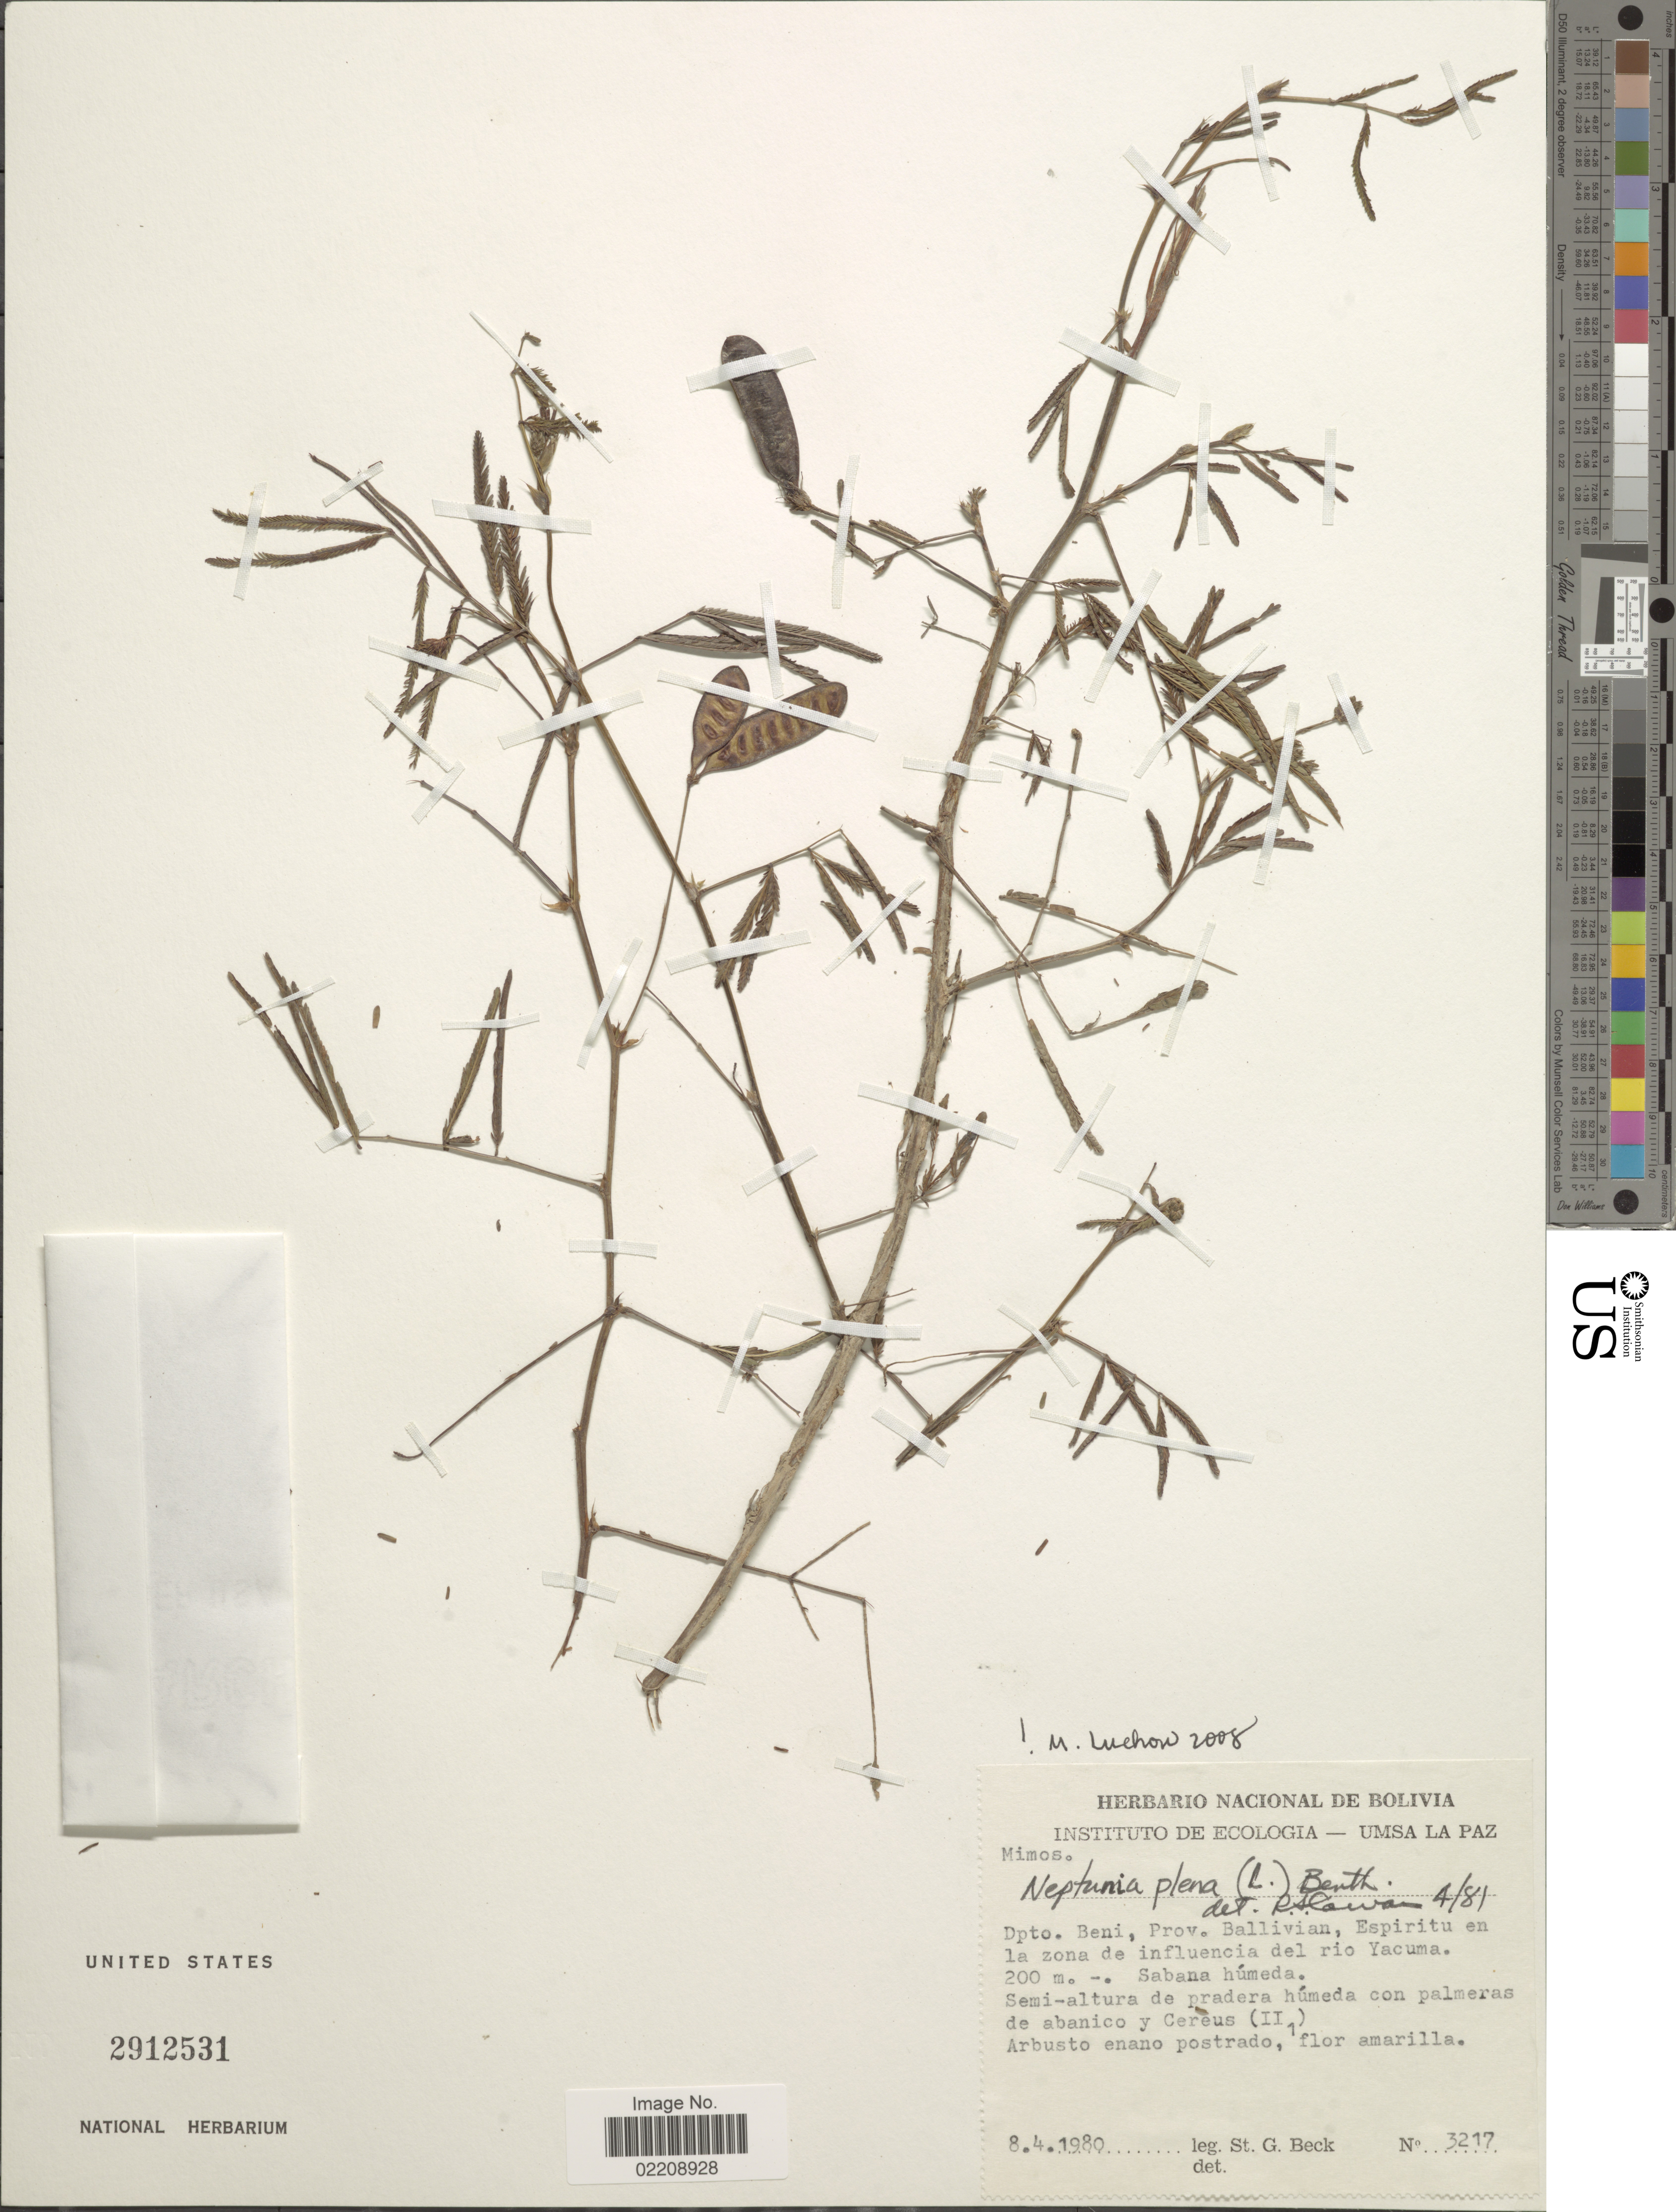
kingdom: Plantae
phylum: Tracheophyta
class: Magnoliopsida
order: Fabales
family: Fabaceae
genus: Neptunia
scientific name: Neptunia plena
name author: (L.) Benth.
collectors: S. G. Beck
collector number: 3217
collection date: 1980-04-08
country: Bolivia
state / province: Beni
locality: Prov. Ballivian, Espiritu en la zona de influencia del rio Yacuma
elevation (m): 200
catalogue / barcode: US 2912531